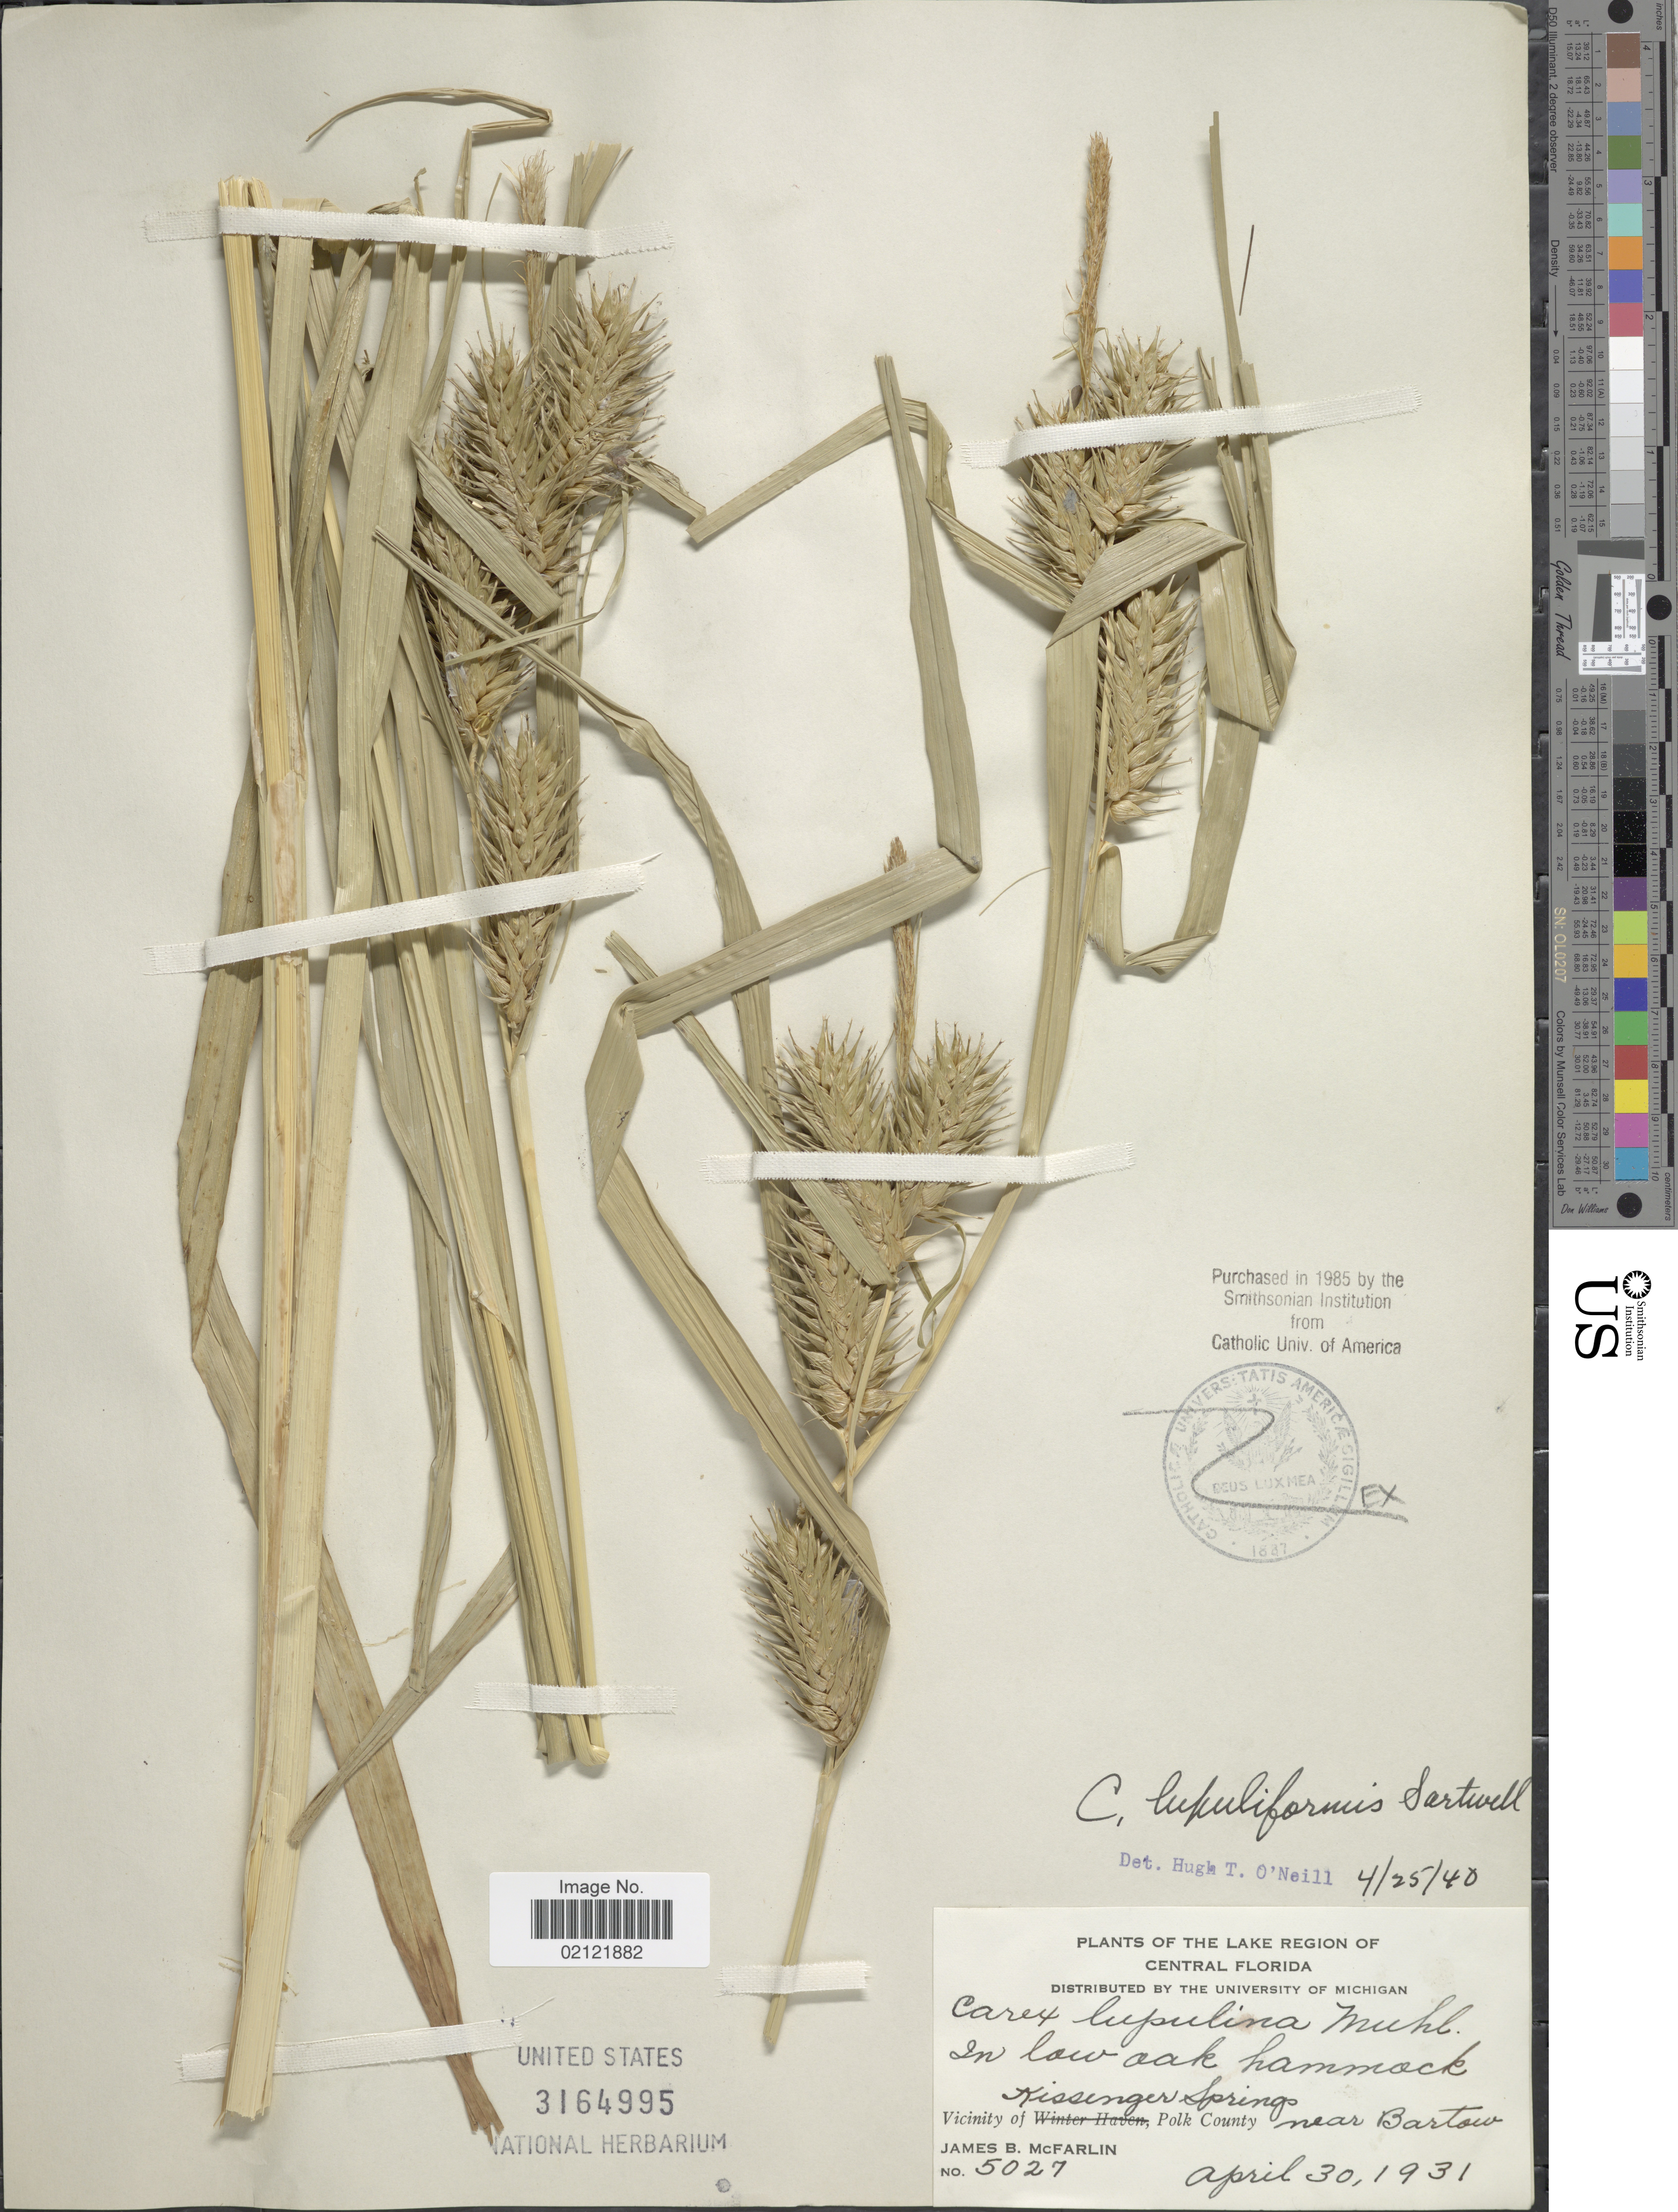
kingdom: Plantae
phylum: Tracheophyta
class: Liliopsida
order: Poales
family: Cyperaceae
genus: Carex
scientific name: Carex lupulina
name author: Muhl. ex Willd.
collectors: J. McFarlin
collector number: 5027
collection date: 1931-04-30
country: United States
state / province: Florida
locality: Lake Region of Central Florida. In low oak hammock. Vicinity of Kissenger Springs, Polk County near Bartow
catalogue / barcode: US 3164995